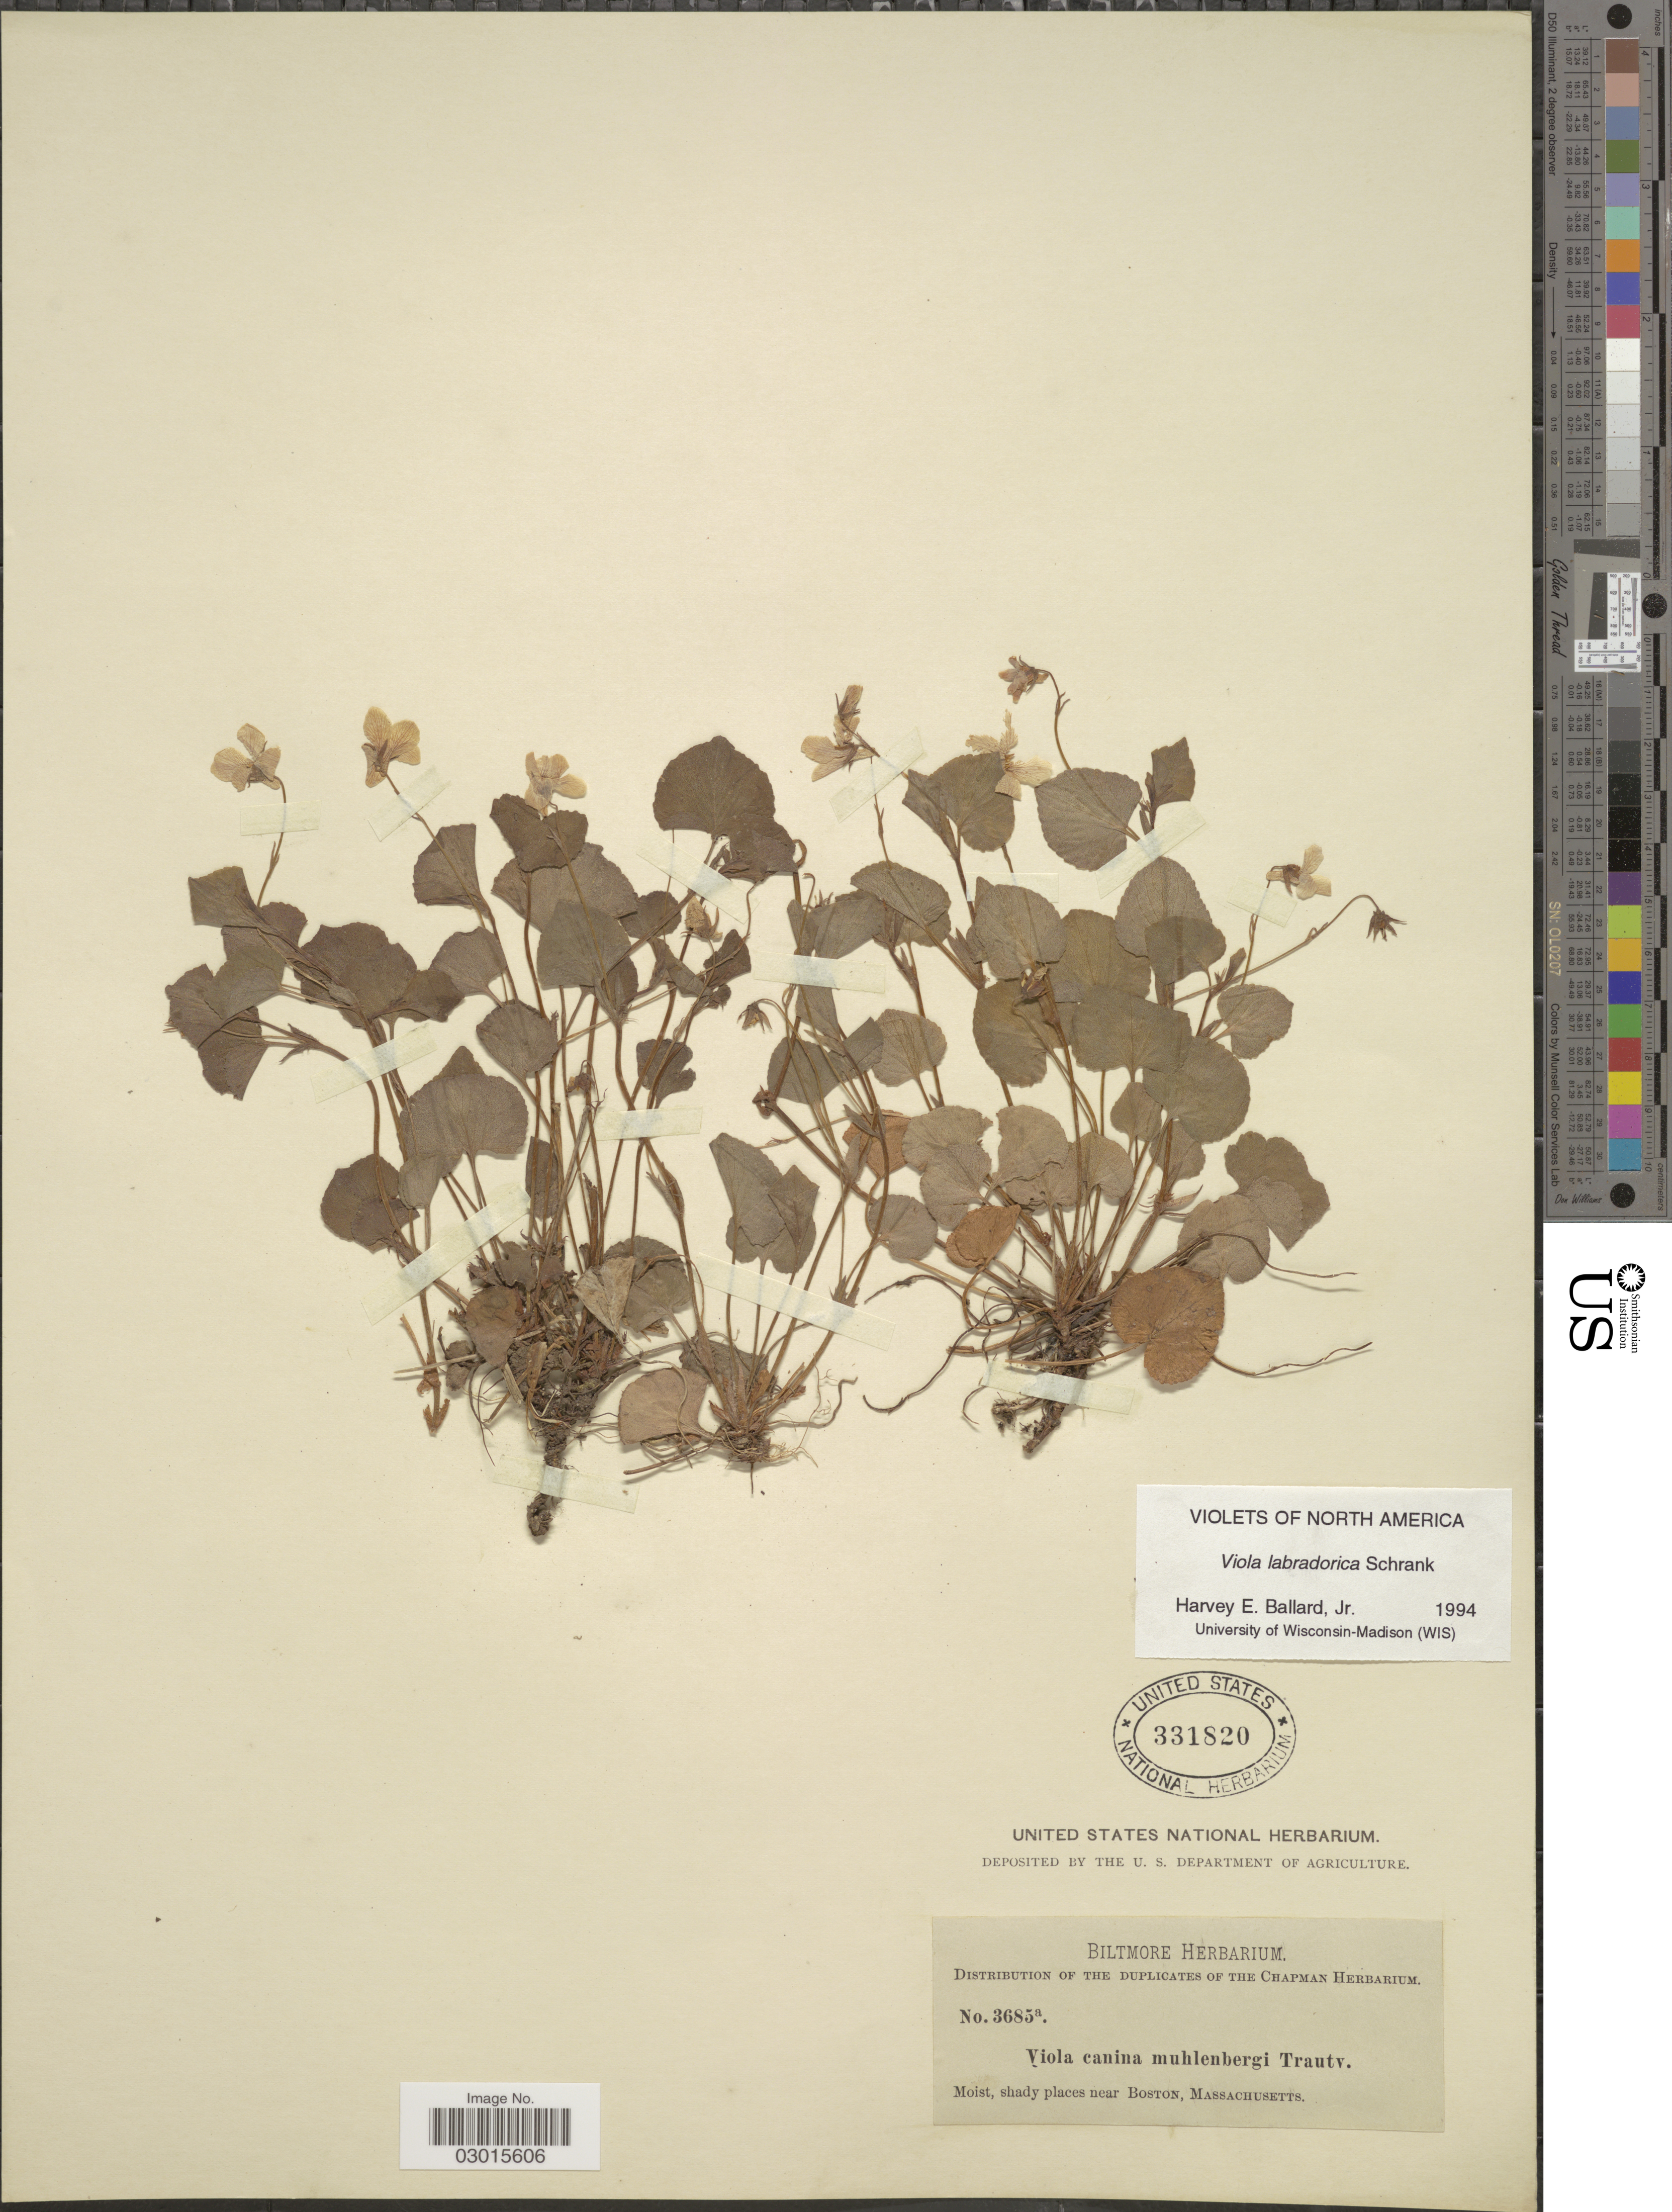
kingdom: Plantae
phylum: Tracheophyta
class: Magnoliopsida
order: Malpighiales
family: Violaceae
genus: Viola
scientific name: Viola labradorica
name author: Schrank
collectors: ex herb. Biltmore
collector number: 3685a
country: United States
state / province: Massachusetts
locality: Near Boston.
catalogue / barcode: US 331820